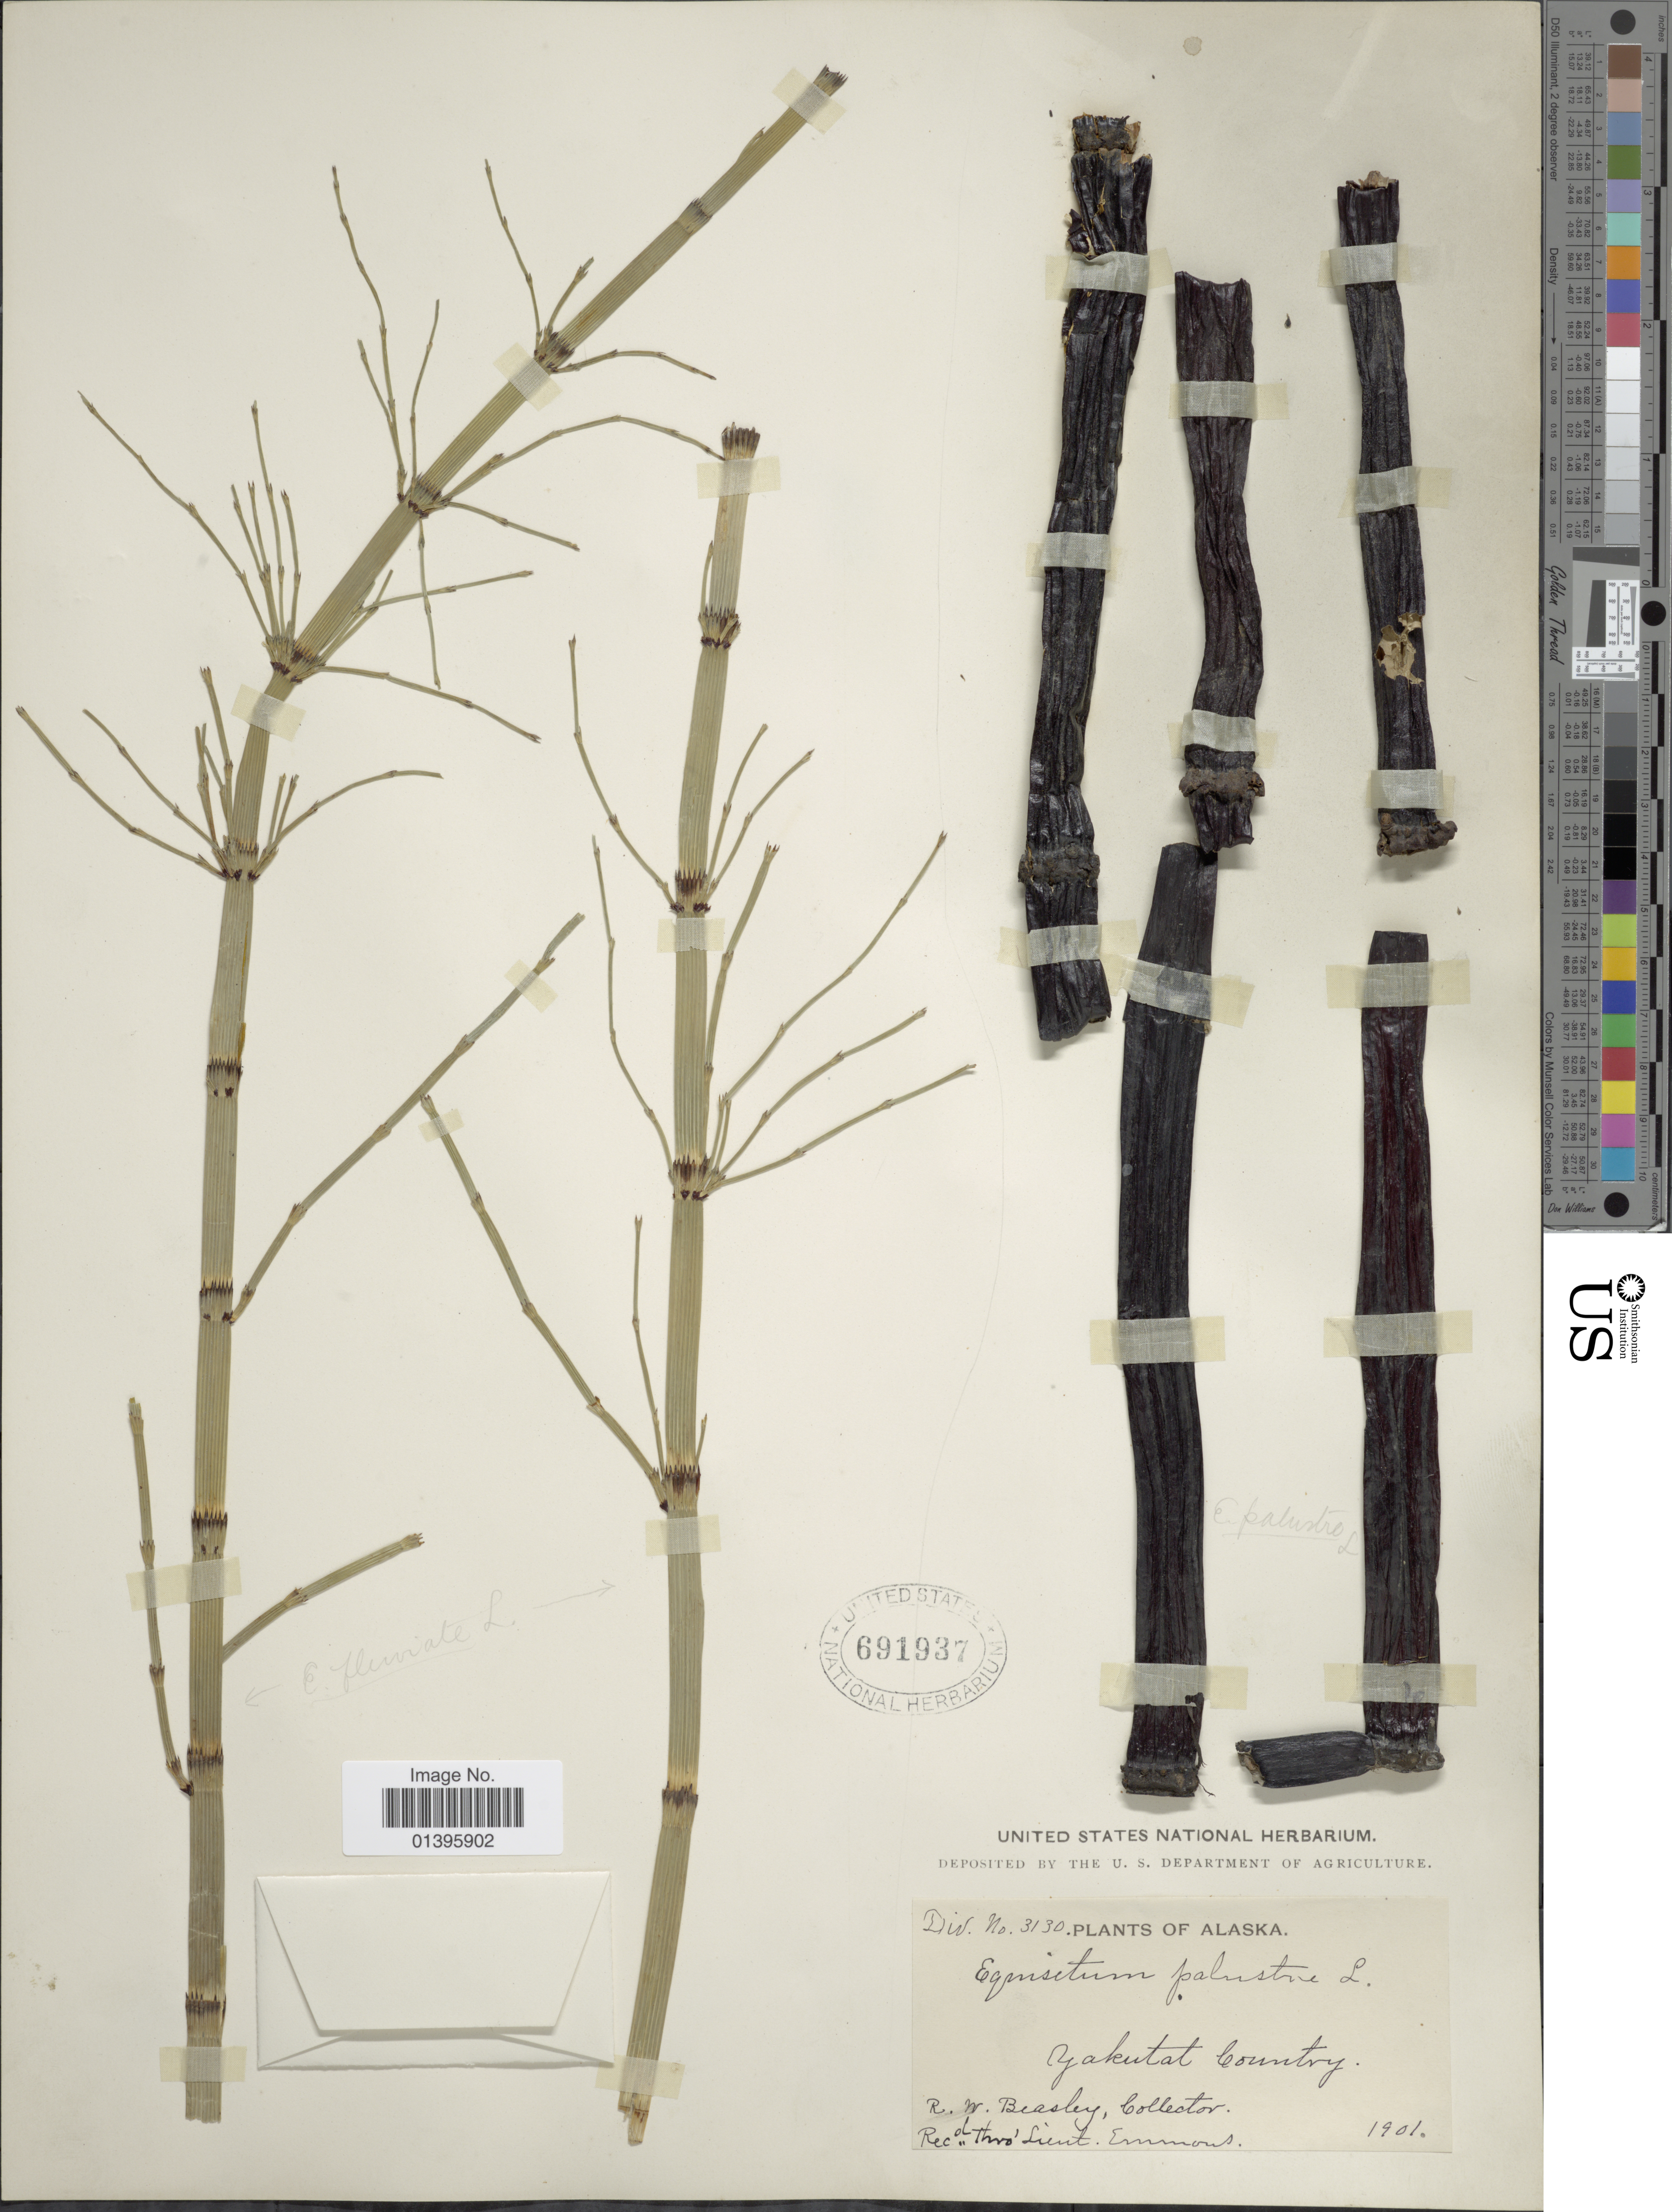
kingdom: Plantae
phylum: Tracheophyta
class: Polypodiopsida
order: Equisetales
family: Equisetaceae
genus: Equisetum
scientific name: Equisetum fluviatile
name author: L.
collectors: R. Beasley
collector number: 3130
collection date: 1901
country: United States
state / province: Alaska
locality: Yakutat Country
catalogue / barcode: US 691937